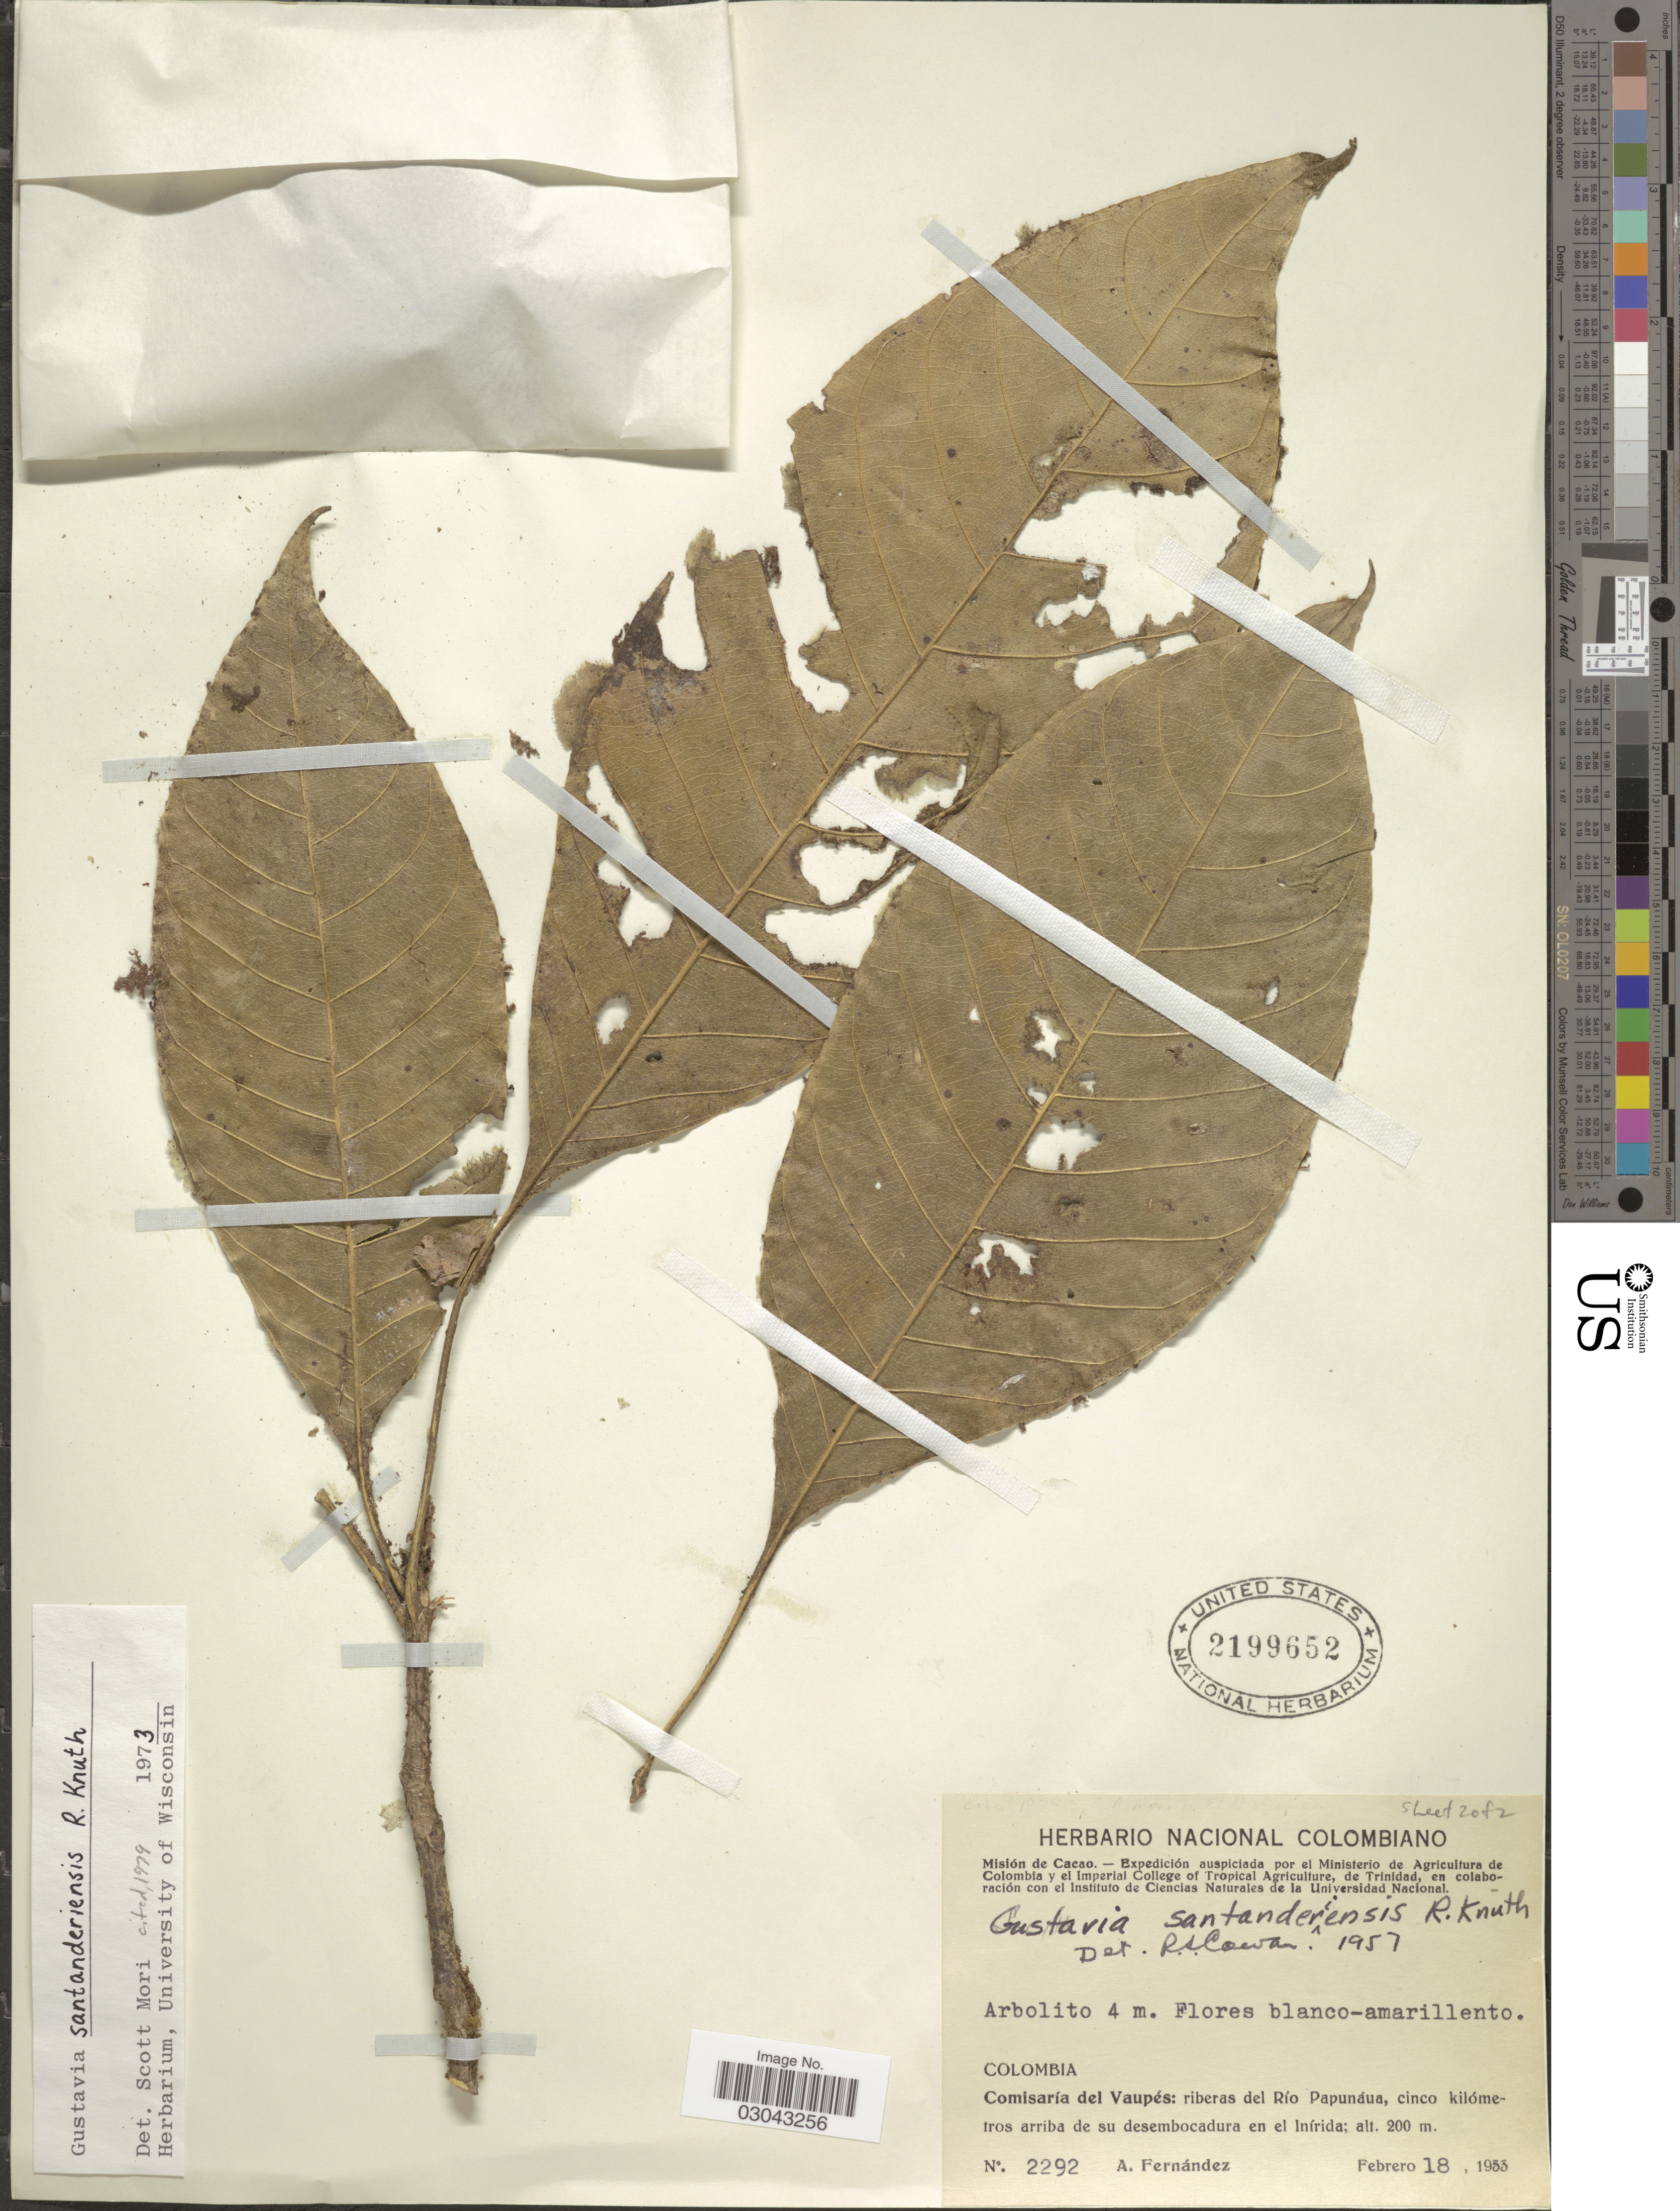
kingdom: Plantae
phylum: Tracheophyta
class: Magnoliopsida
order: Ericales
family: Lecythidaceae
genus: Gustavia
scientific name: Gustavia santanderiensis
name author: R. Knuth in Engl.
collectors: A. Fernández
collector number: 2292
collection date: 1953-02-18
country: Colombia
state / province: Vaupés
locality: Comisaría del Vaupés: riberas del Río Papunáua, cinco kilómetros arriba de su desembocadura en el Inírida.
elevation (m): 200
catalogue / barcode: US 2199652